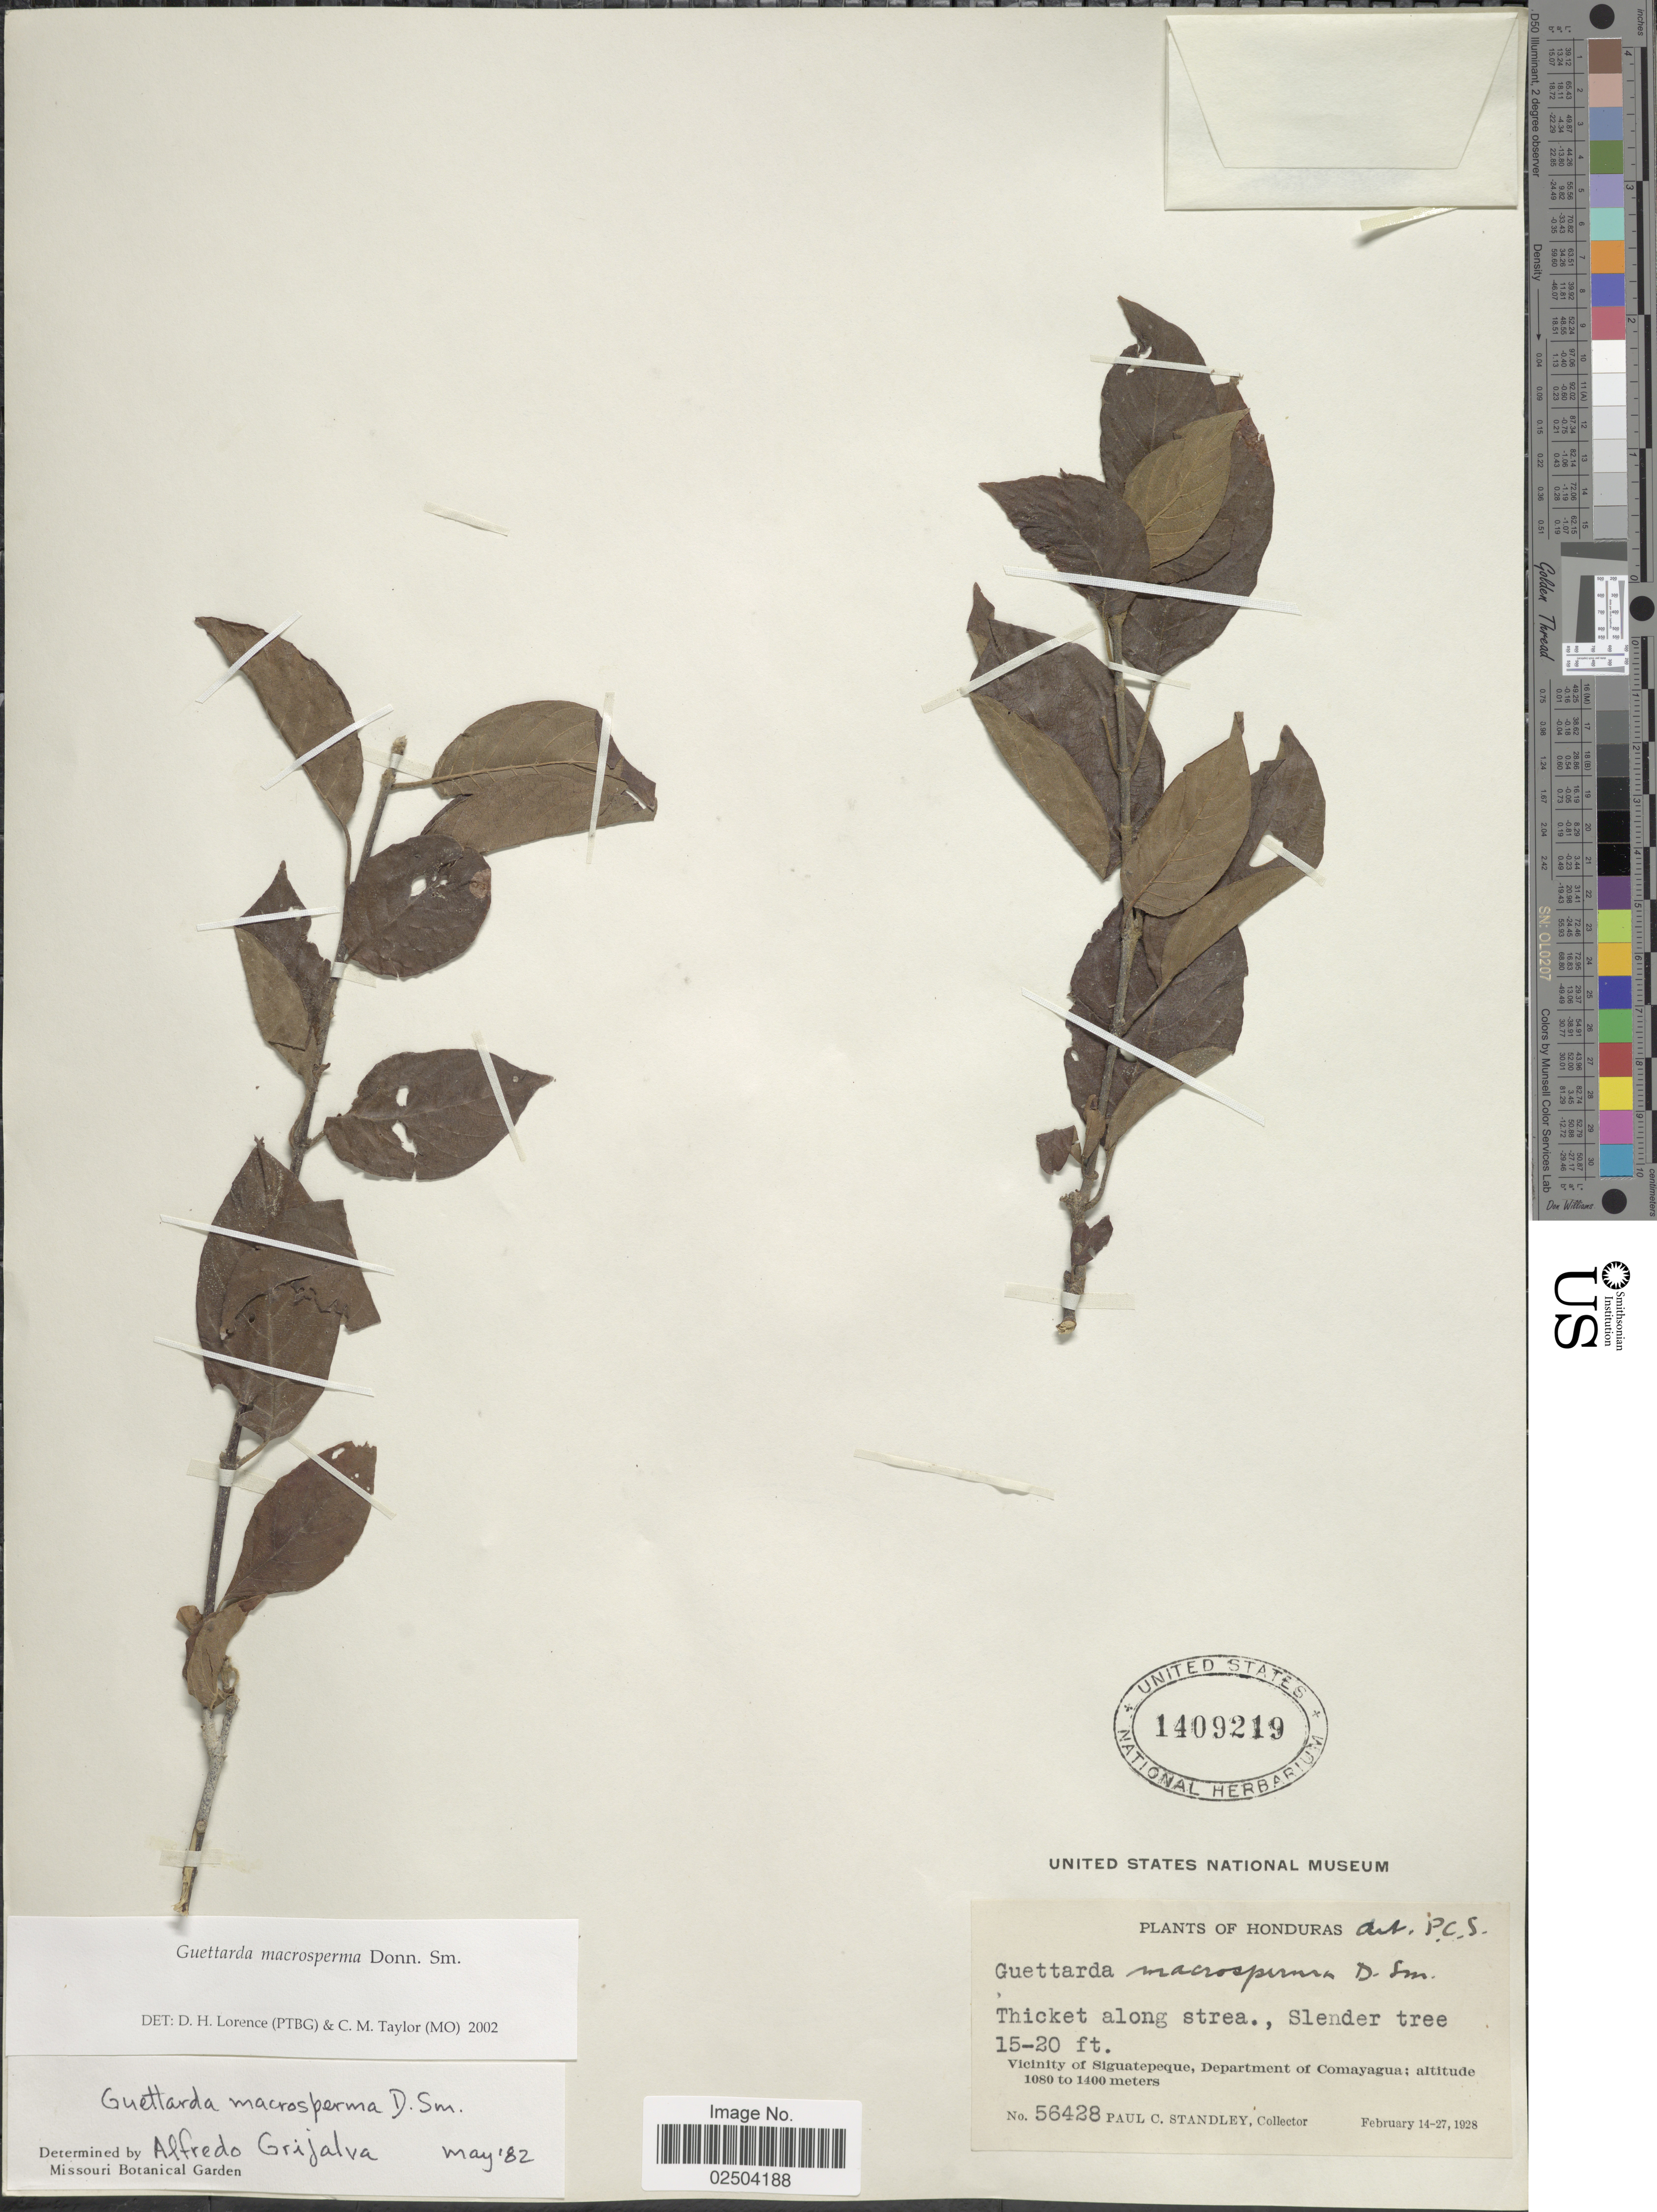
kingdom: Plantae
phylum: Tracheophyta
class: Magnoliopsida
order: Gentianales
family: Rubiaceae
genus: Guettarda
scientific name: Guettarda macrosperma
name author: Donn. Sm.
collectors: P. C. Standley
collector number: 56428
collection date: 1928-02-14/1928-02-27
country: Honduras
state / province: Comayagua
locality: Thicket along strea. Vicinity of Siguatepeque, Department of Comayagua.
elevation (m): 1080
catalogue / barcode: US 1409219